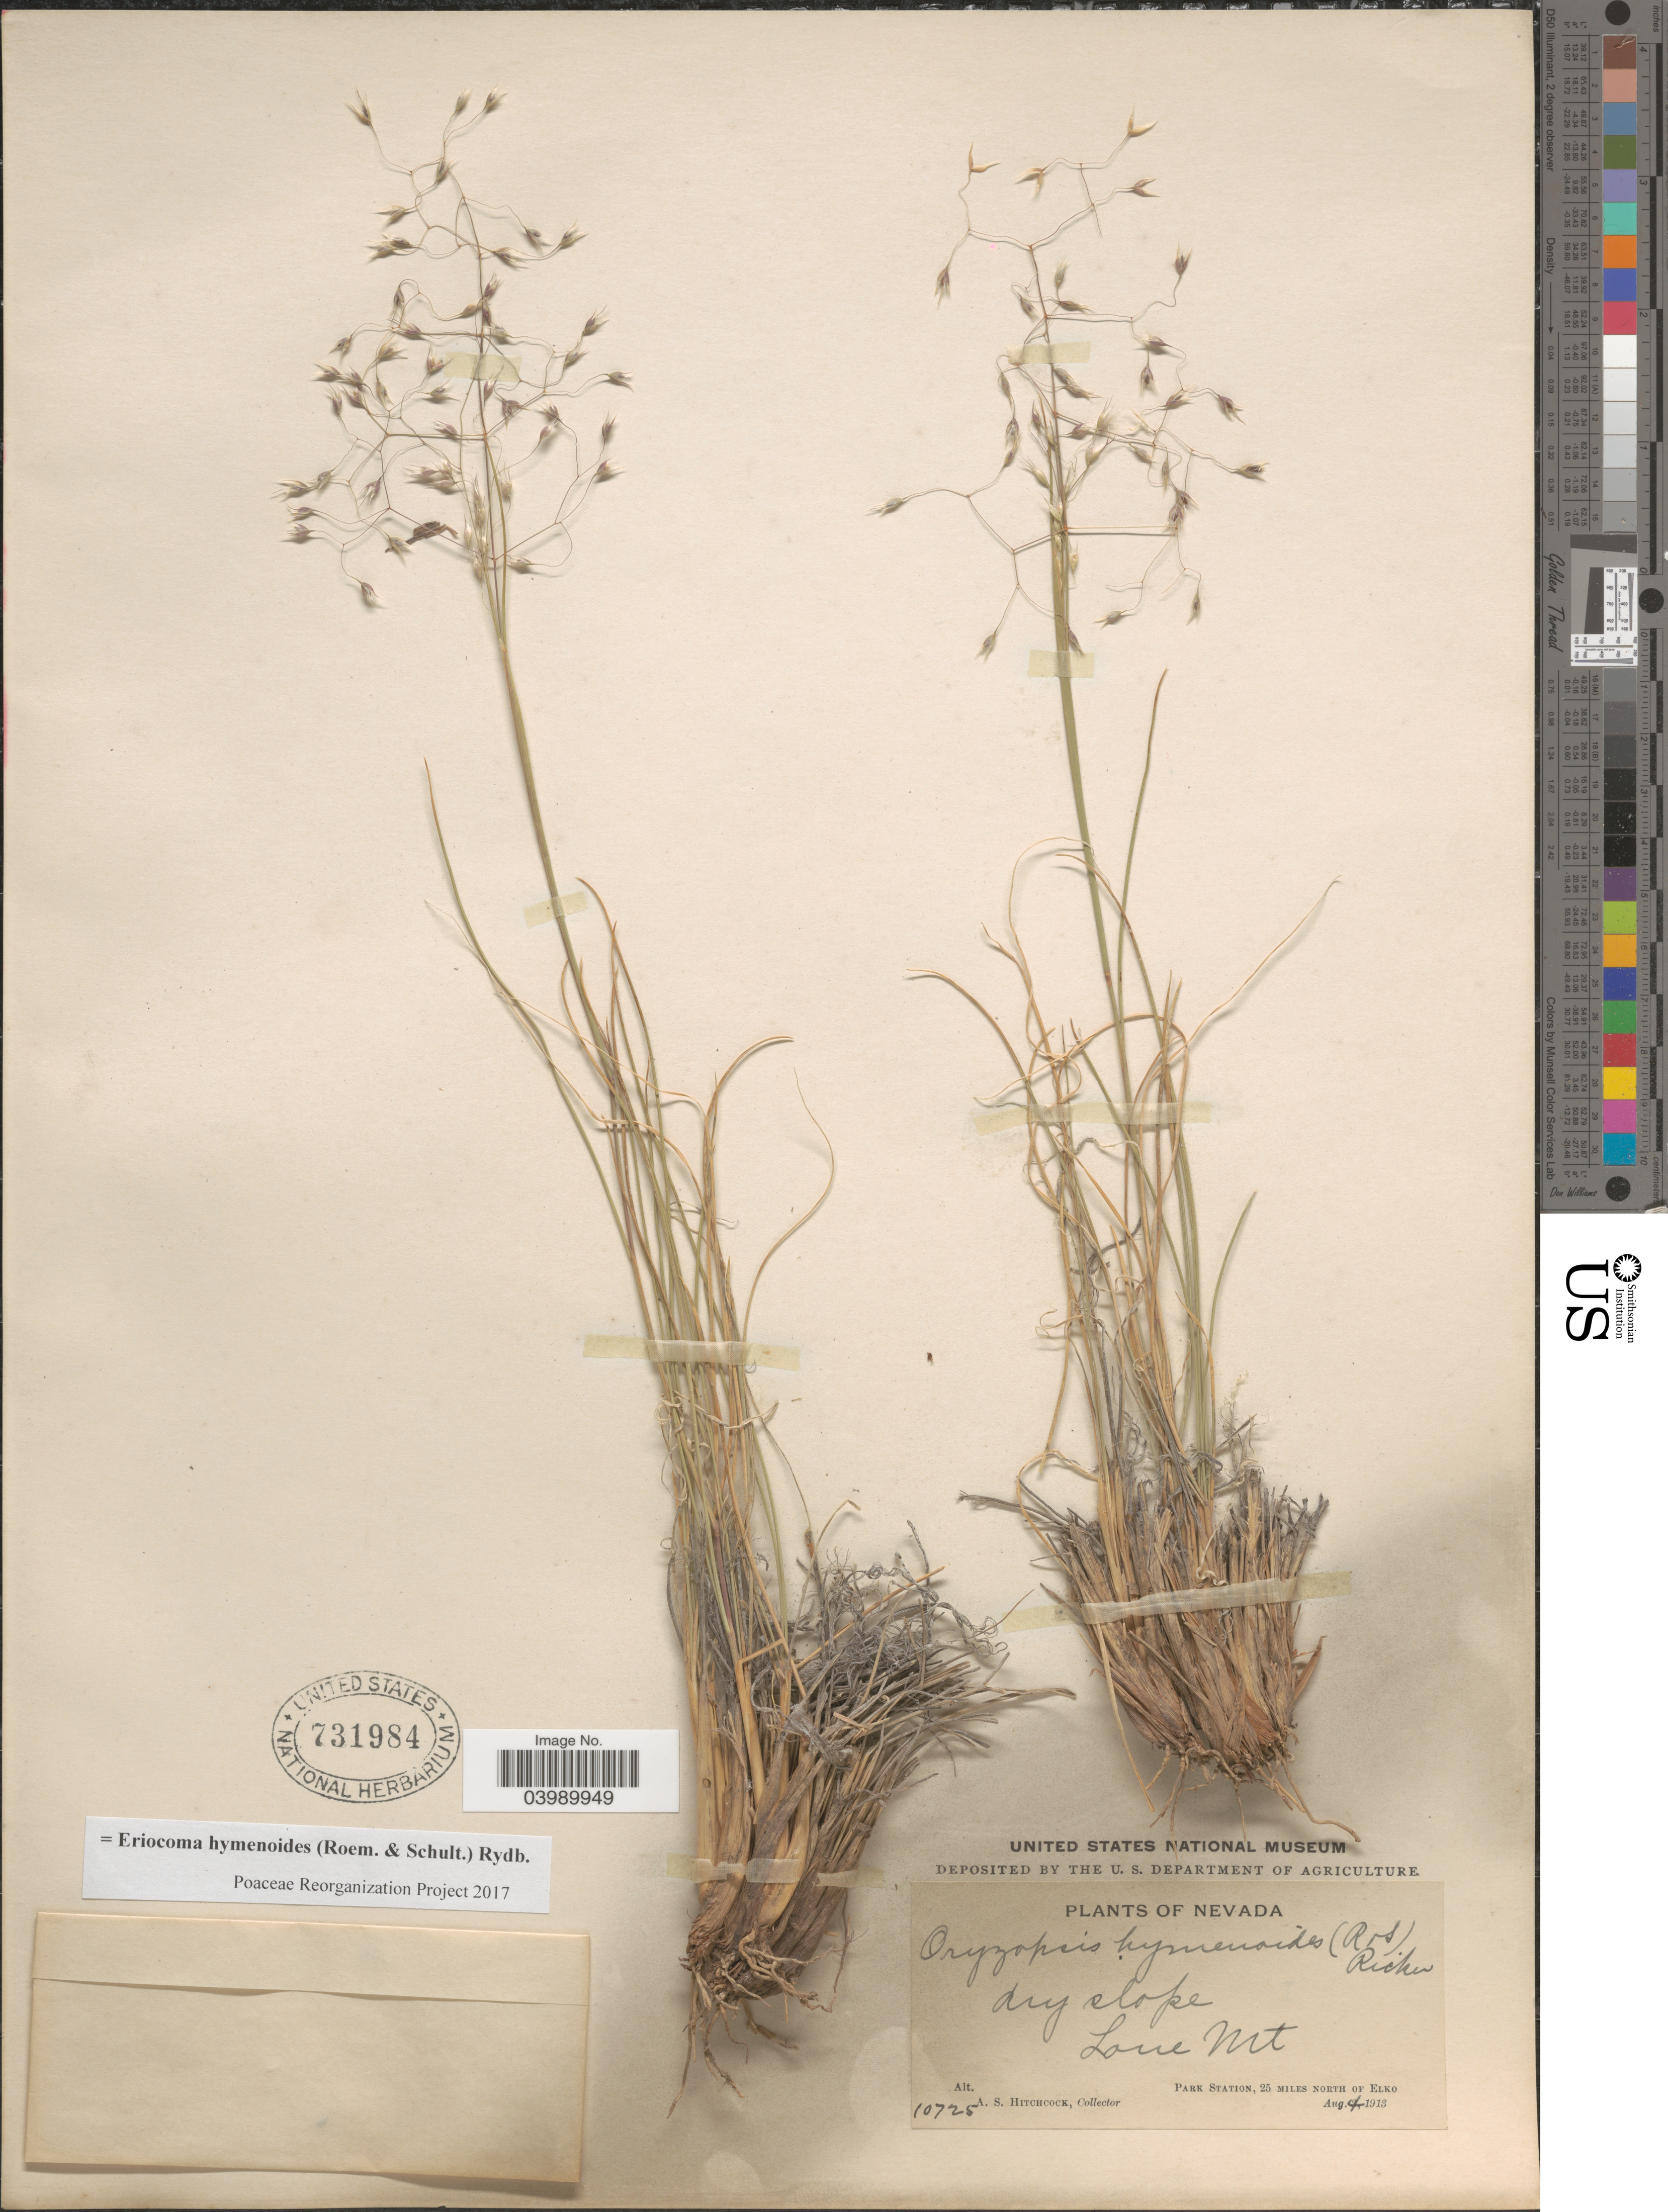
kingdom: Plantae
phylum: Tracheophyta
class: Liliopsida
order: Poales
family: Poaceae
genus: Eriocoma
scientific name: Eriocoma hymenoides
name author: (Roem. & Schult.) Rydb.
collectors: A. S. Hitchcock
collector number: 10725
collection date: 1913-08-04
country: United States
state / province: Nevada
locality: Lone Mt. Park Station, 25 miles north of Elko.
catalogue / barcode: US 731984